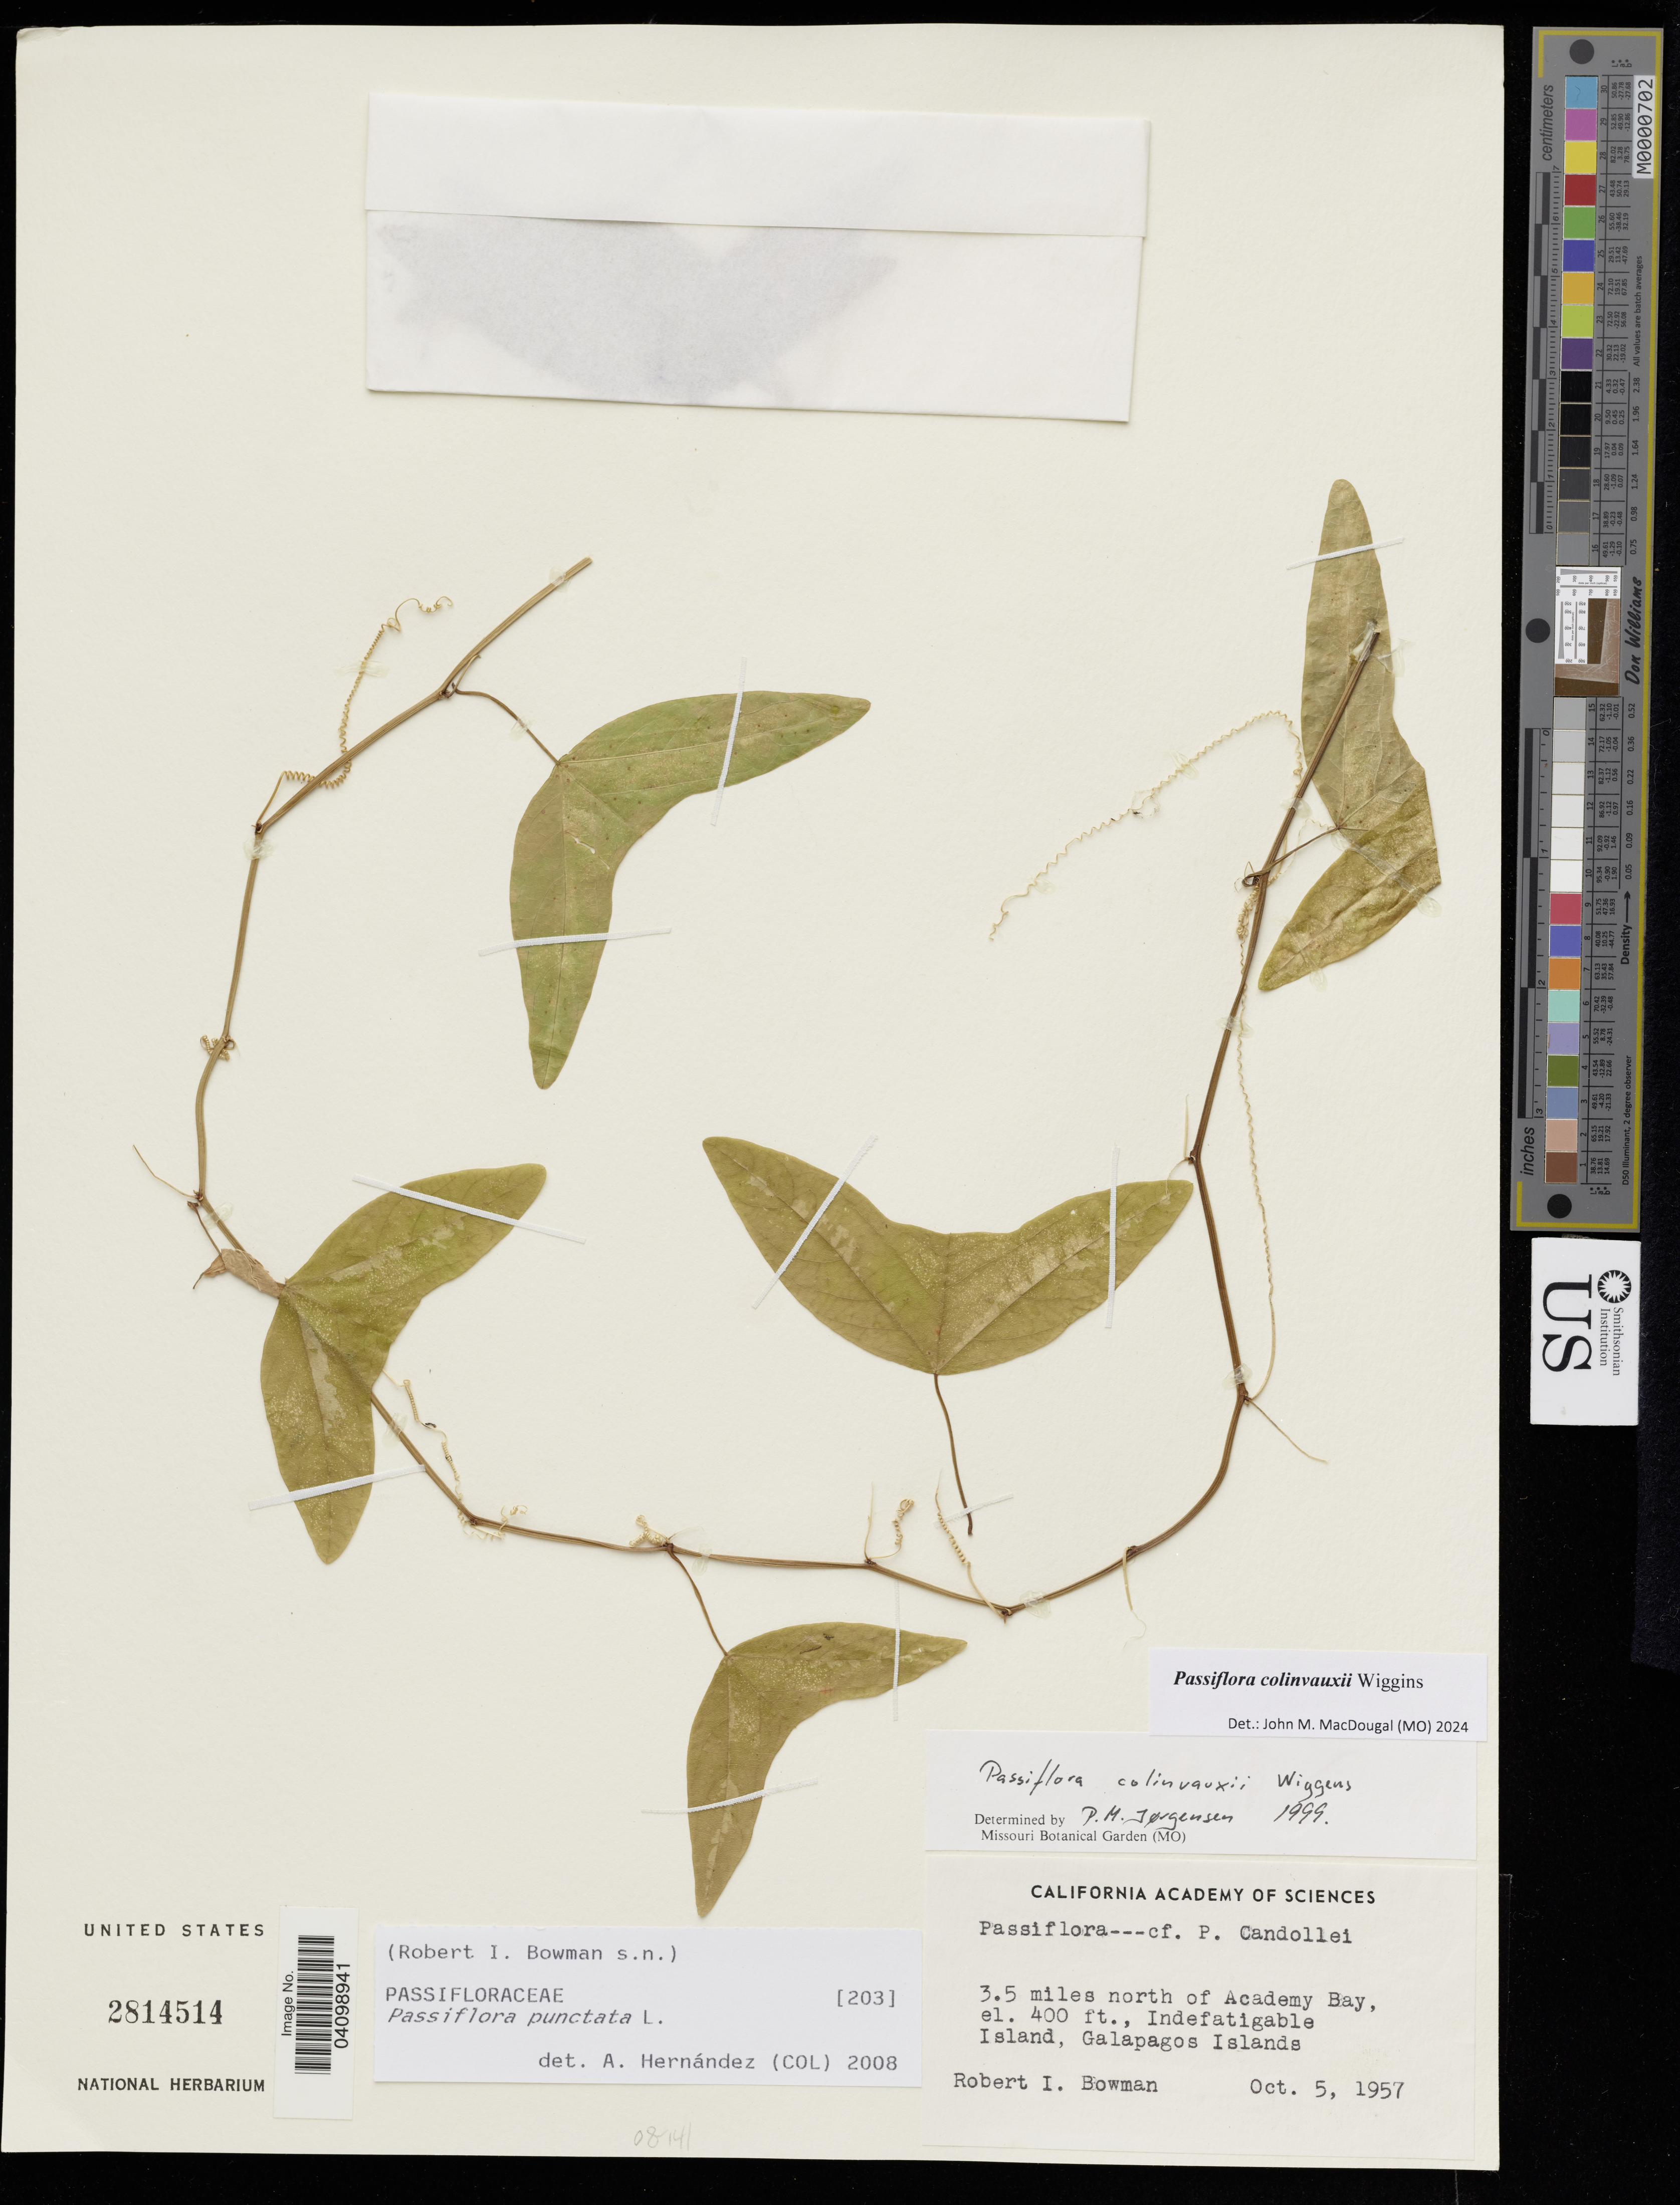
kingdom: Plantae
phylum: Tracheophyta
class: Magnoliopsida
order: Malpighiales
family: Passifloraceae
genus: Passiflora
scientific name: Passiflora colinvauxii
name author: Wiggins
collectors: R. Bowman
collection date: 1957-10-05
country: Ecuador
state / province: Colón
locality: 3.5 miles north of Academy Bay, el. 400 ft., Indefatigable Island, Galapagos Islands.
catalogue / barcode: US 2814514